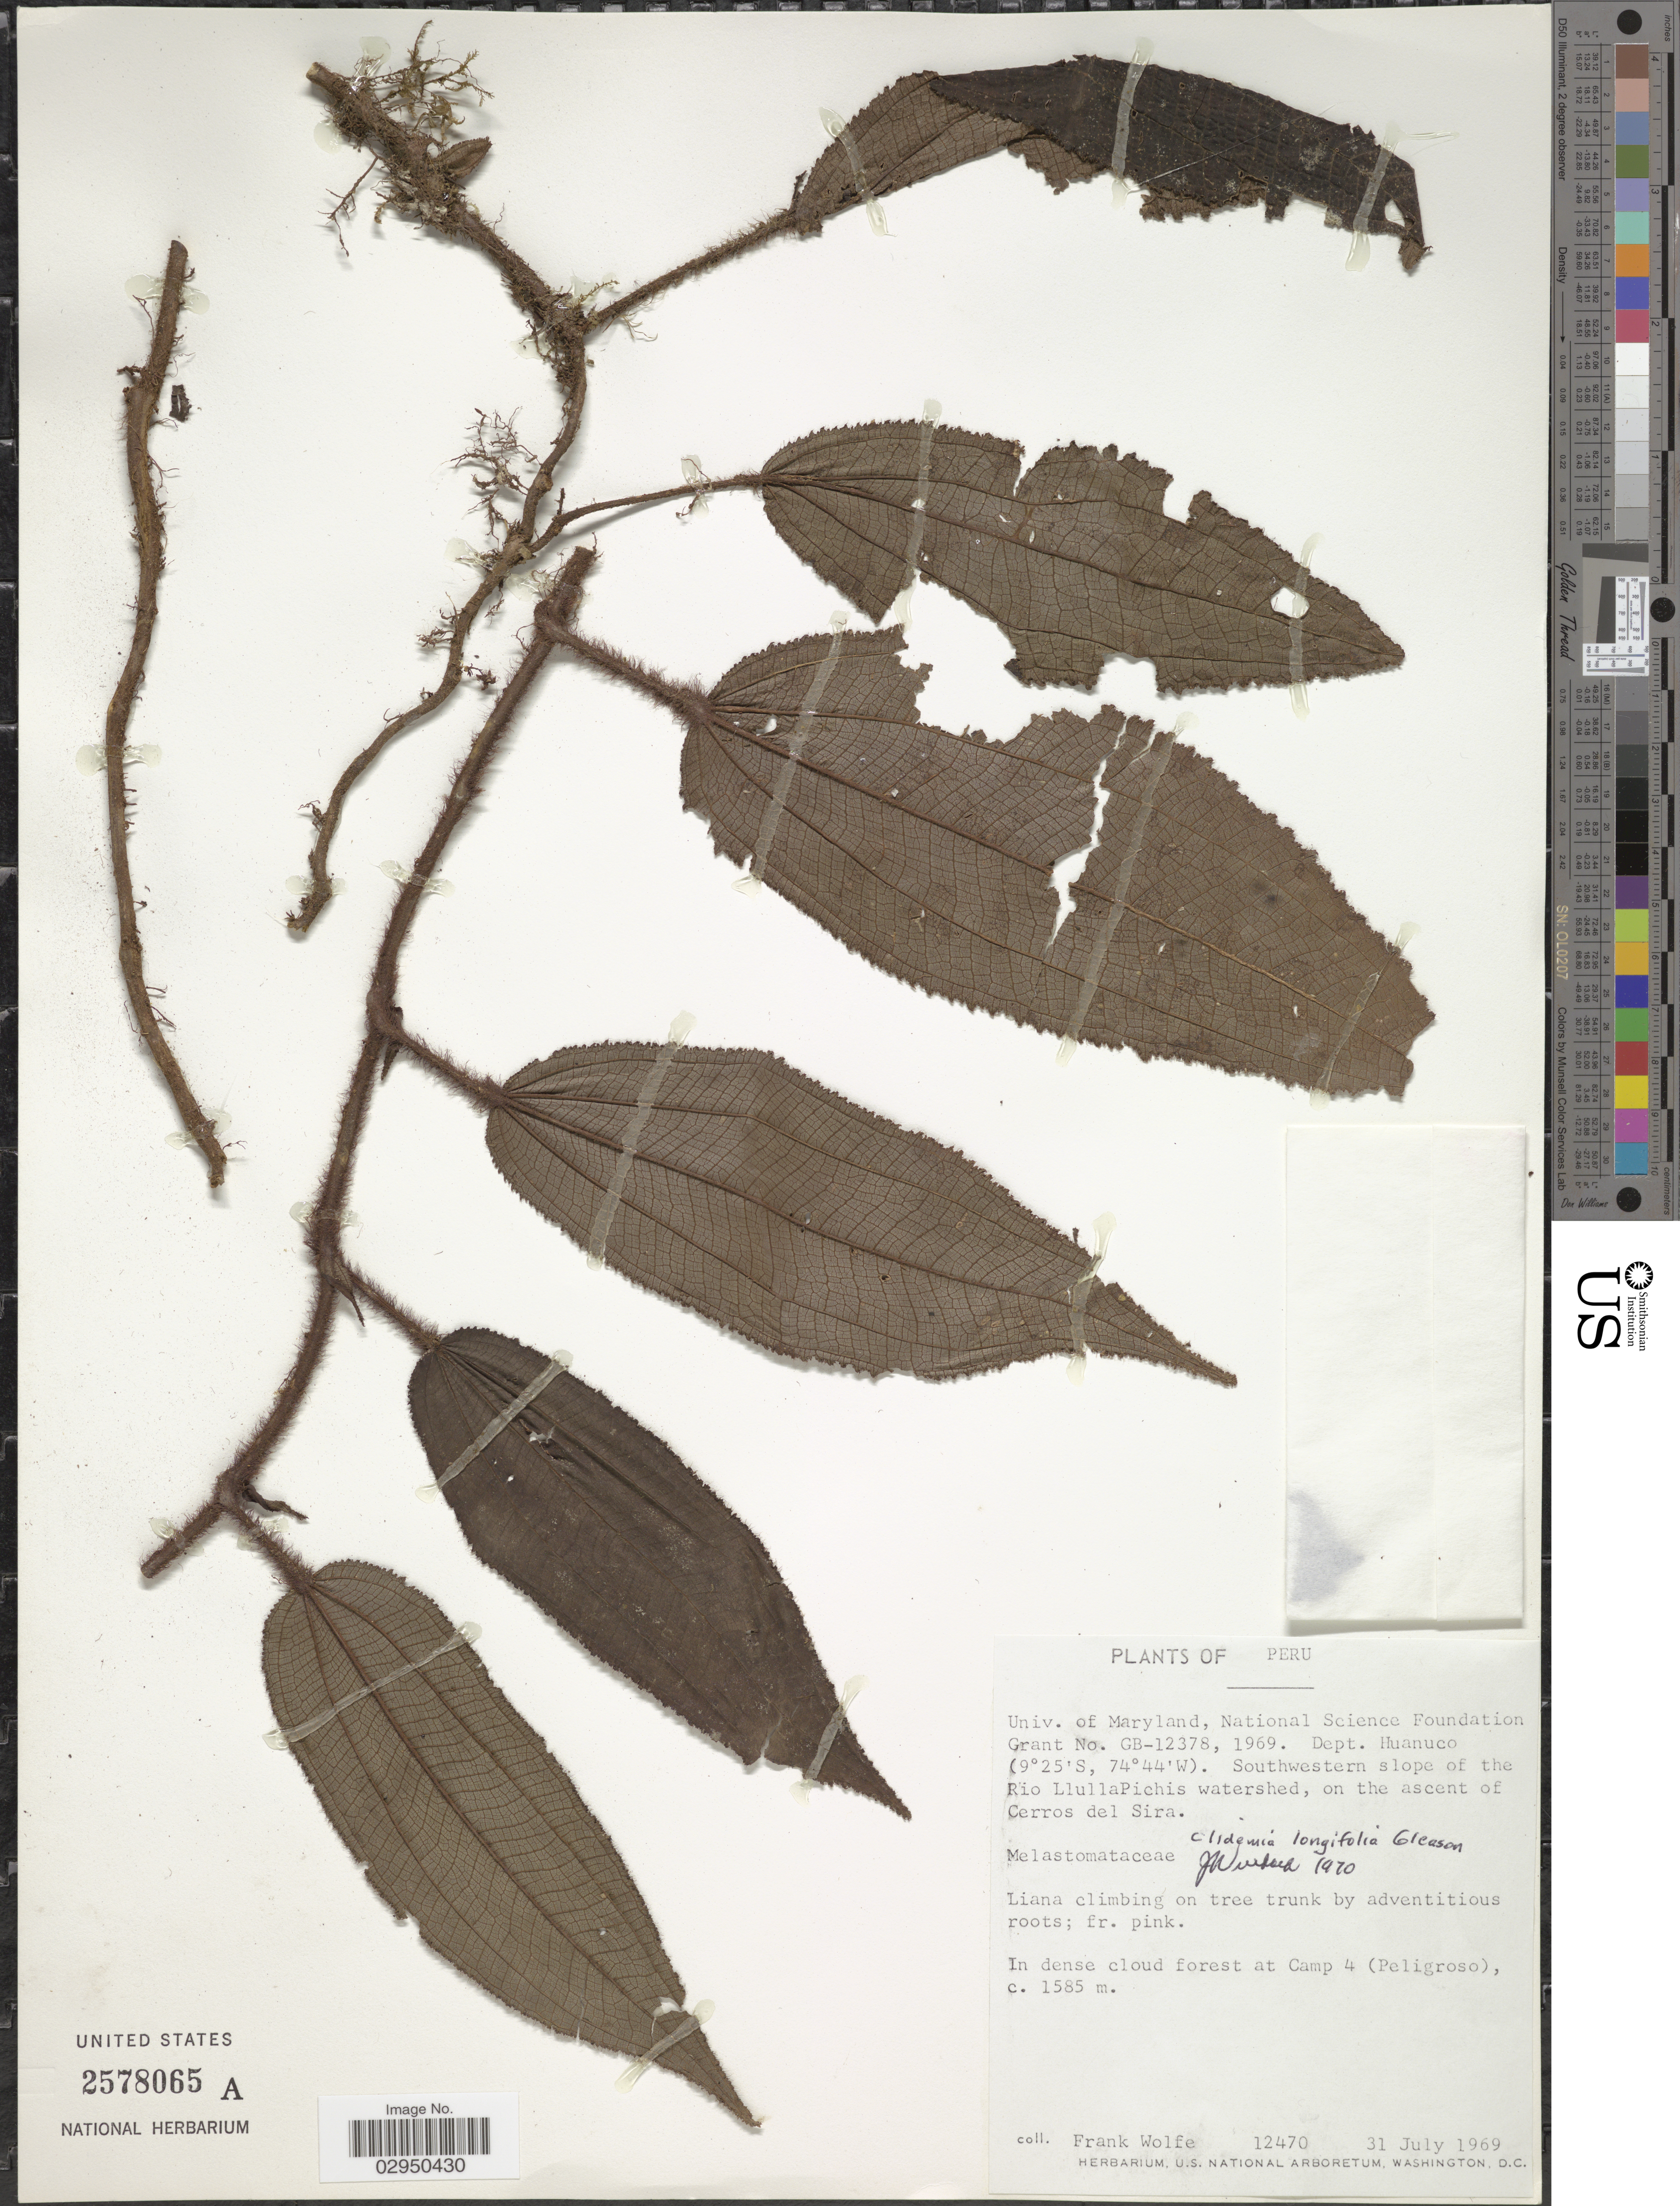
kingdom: Plantae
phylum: Tracheophyta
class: Magnoliopsida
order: Myrtales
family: Melastomataceae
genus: Clidemia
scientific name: Clidemia longifolia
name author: Gleason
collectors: F. Wolfe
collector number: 12470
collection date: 1969-07-31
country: Peru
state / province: Huánuco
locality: Dept. Huanuco. Southwestern slope of the Rio LlullaPichis watershed, on the ascent of Cerros del Sira. In dense cloud forest at Camp 4 (Peligroso).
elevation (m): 1585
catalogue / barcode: US 2578065A